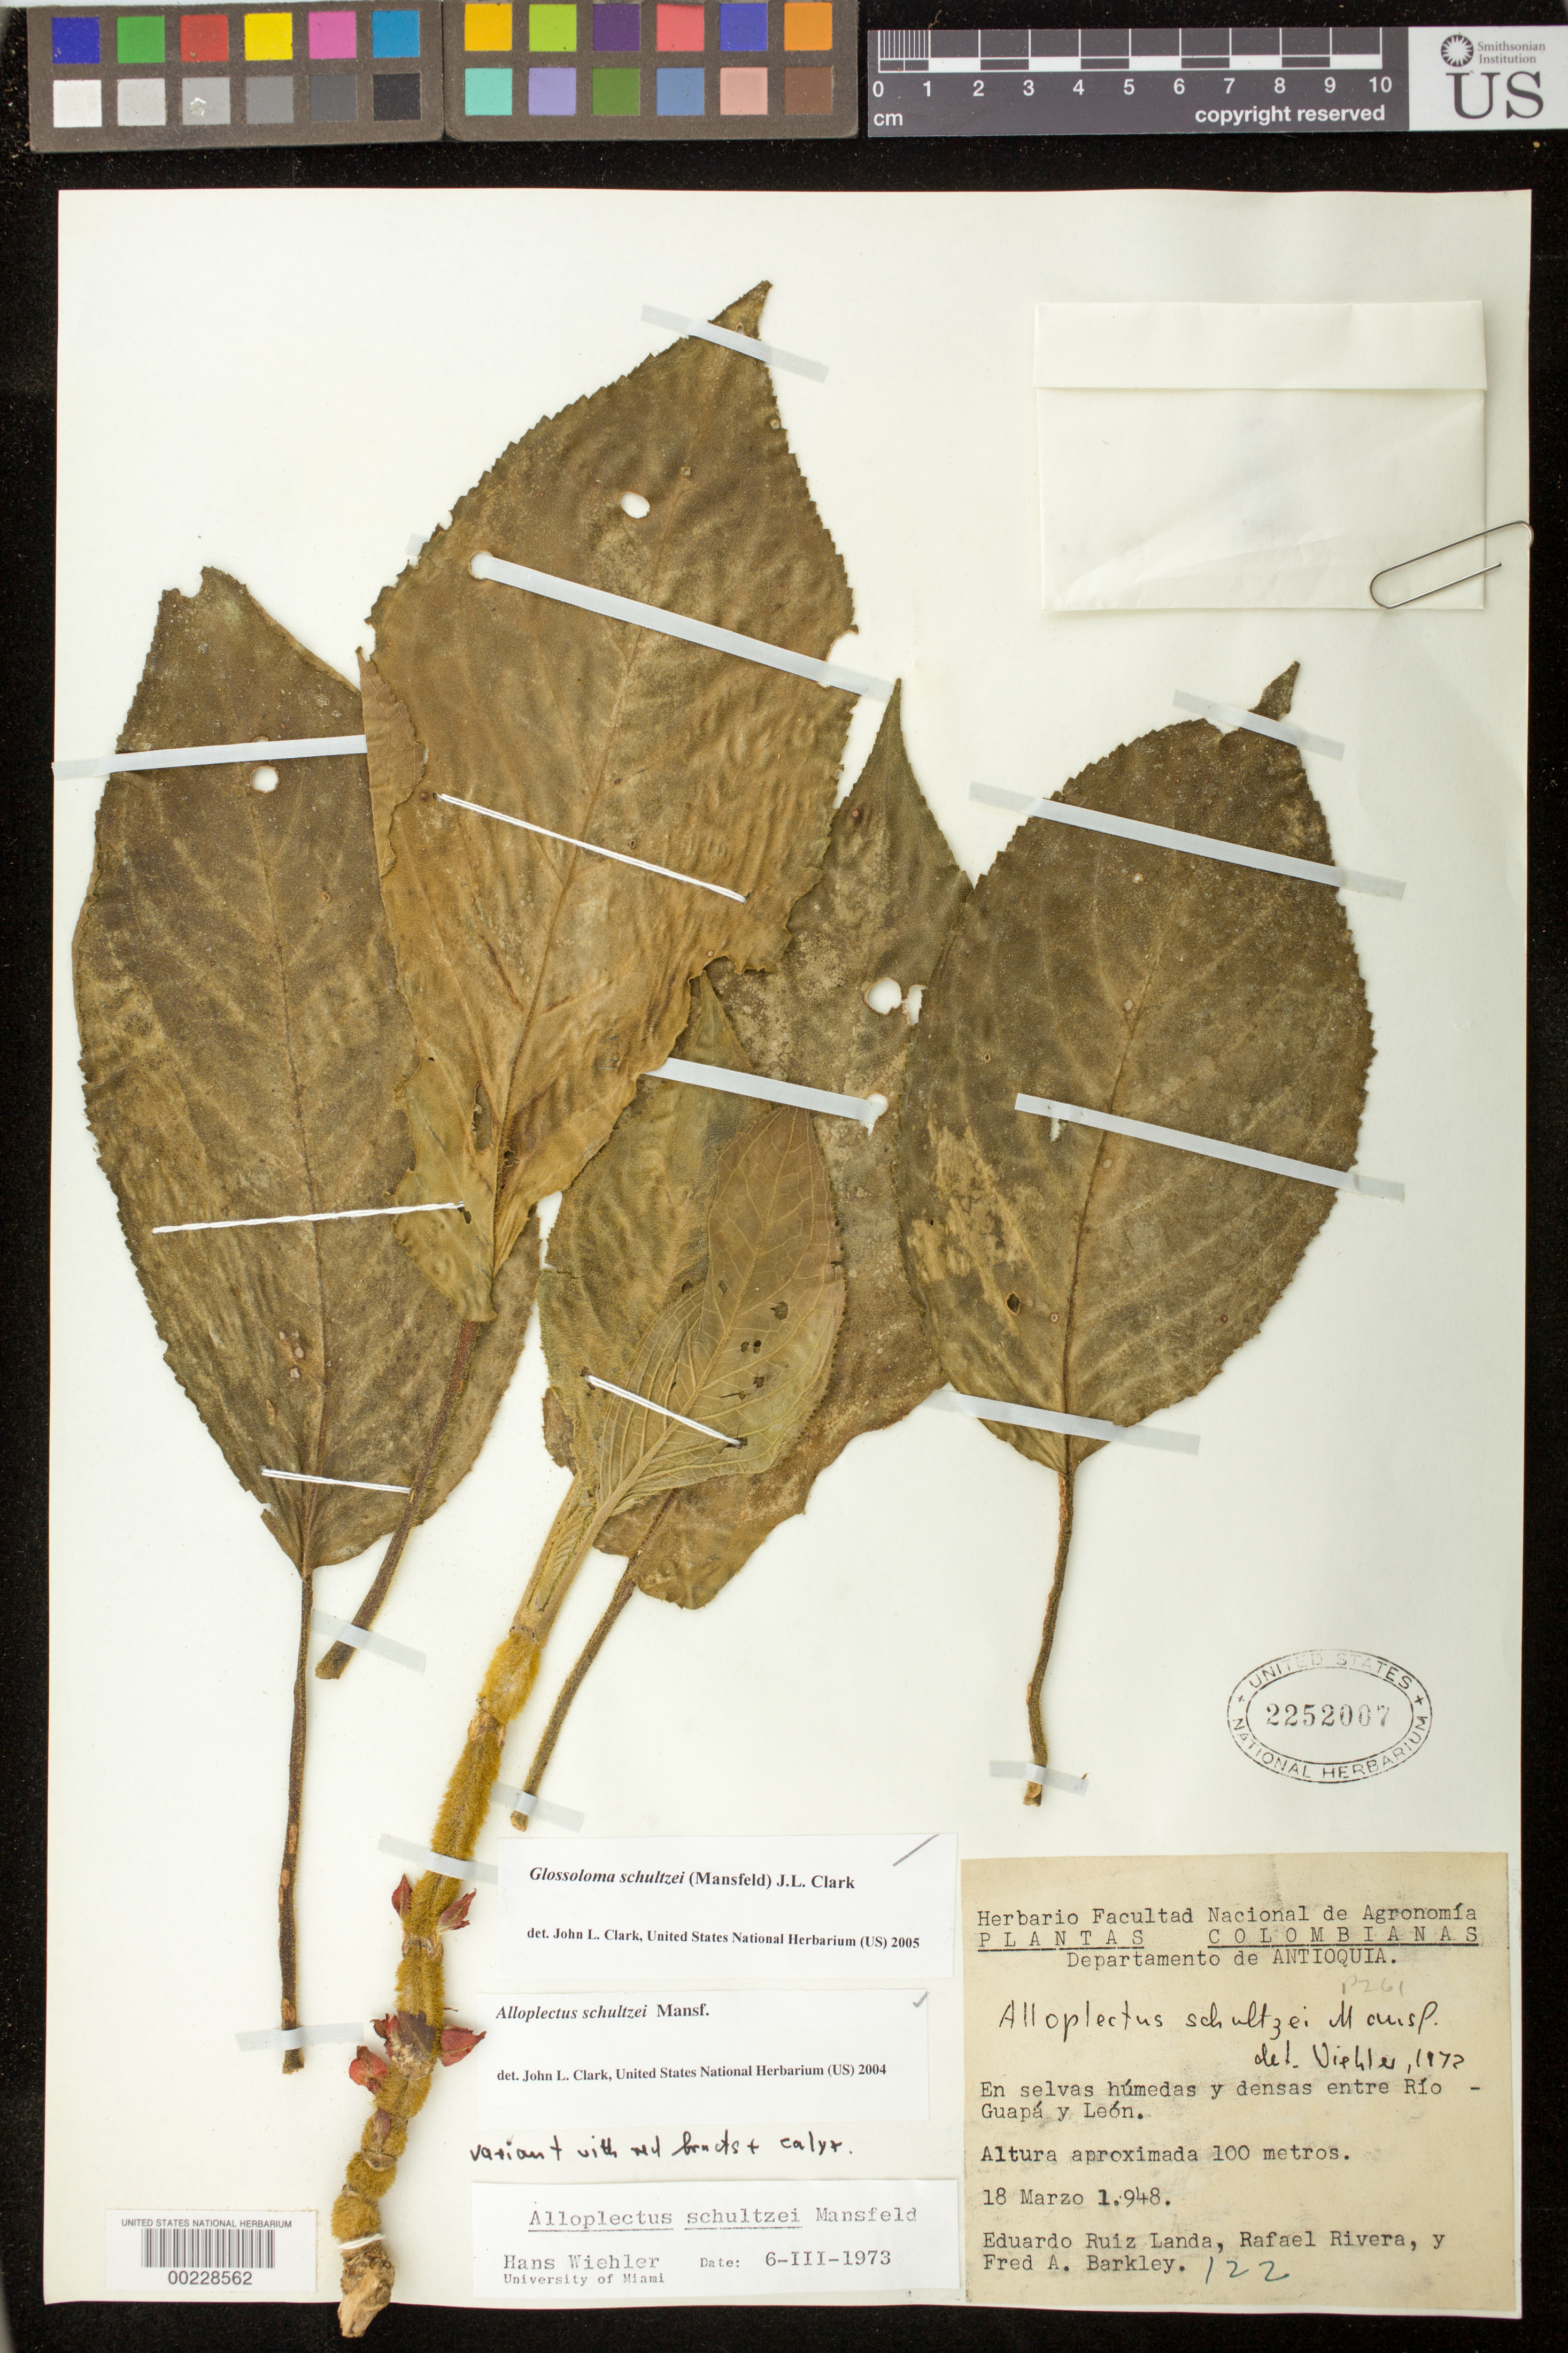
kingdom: Plantae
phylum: Tracheophyta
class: Magnoliopsida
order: Lamiales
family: Gesneriaceae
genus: Glossoloma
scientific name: Glossoloma schultzei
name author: (Mansf.) J.L. Clark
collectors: E. Landa & et al.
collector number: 122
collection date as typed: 18 Mar 1948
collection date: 1948-03-18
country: Colombia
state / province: Antioquia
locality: Between Rio Guapa and Leon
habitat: In humid and dense forests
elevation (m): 100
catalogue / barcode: US 2252007